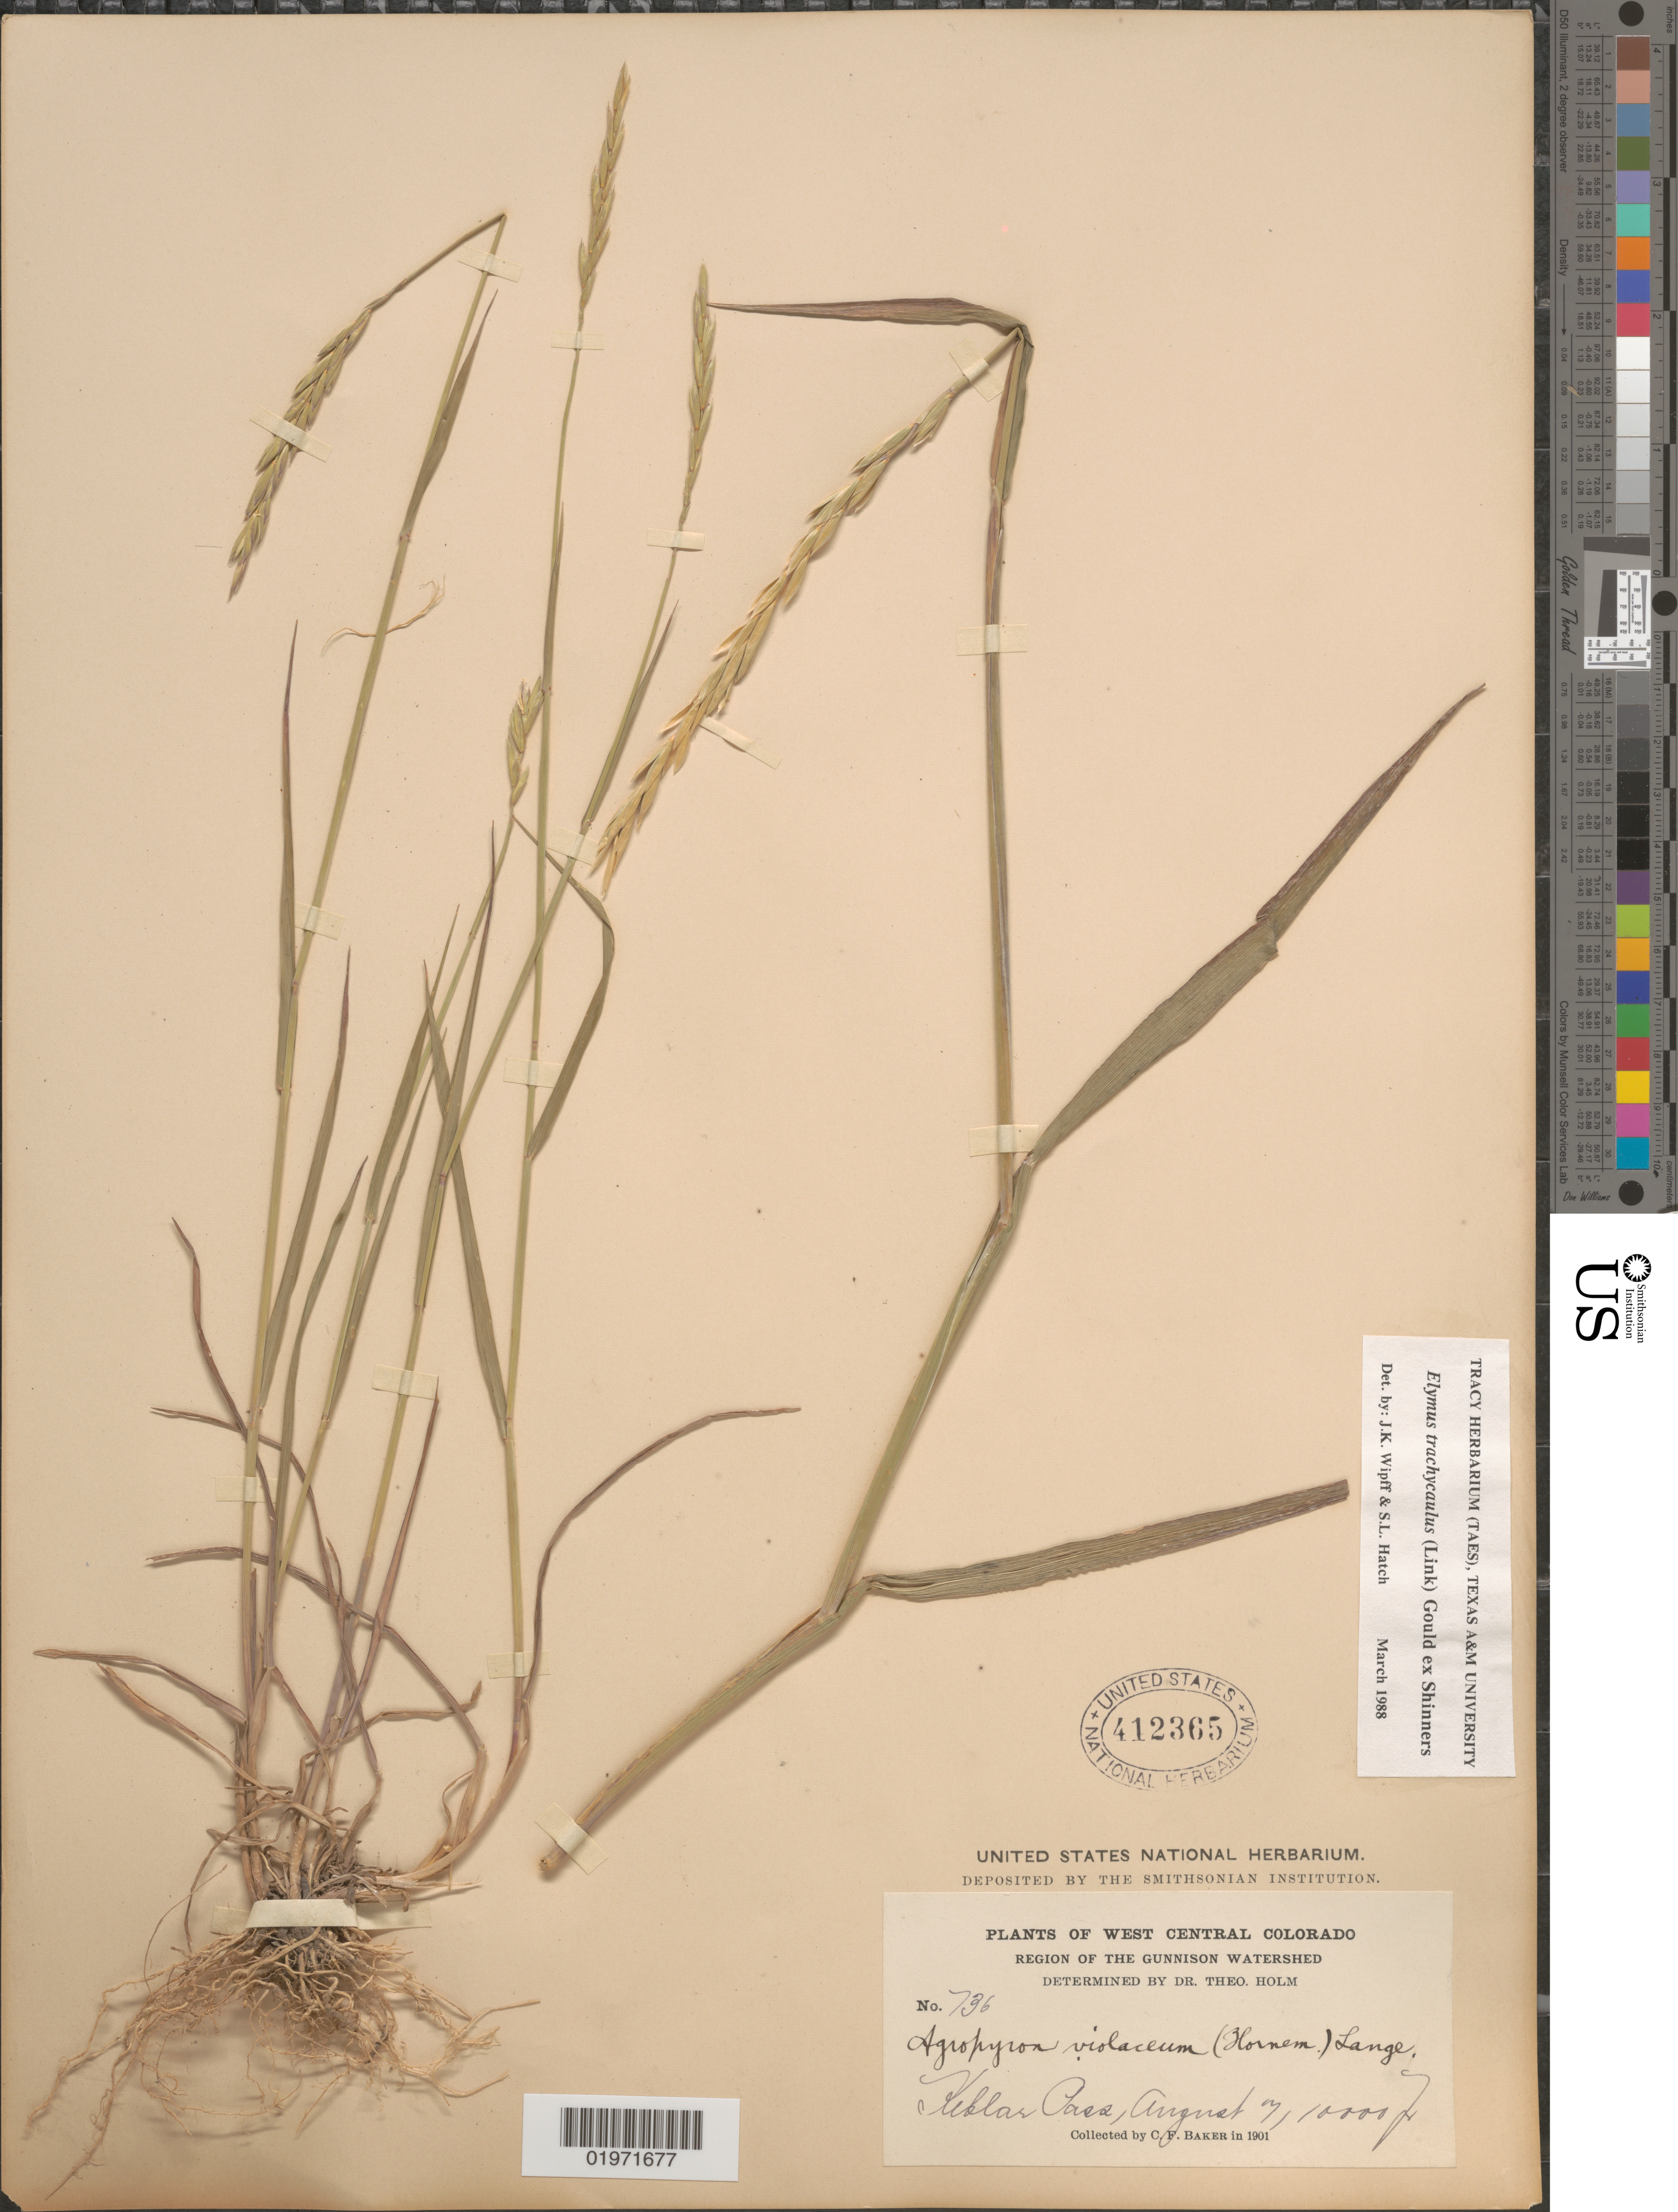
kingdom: Plantae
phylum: Tracheophyta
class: Liliopsida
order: Poales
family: Poaceae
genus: Elymus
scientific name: Elymus trachycaulus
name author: (Link) Gould ex Shinners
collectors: C. F. Baker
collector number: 736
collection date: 1901-08-07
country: United States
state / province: Colorado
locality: West Central Colorado. Region of the Gunnison Watershed, Keblar Pass.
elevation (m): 3048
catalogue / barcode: US 412365